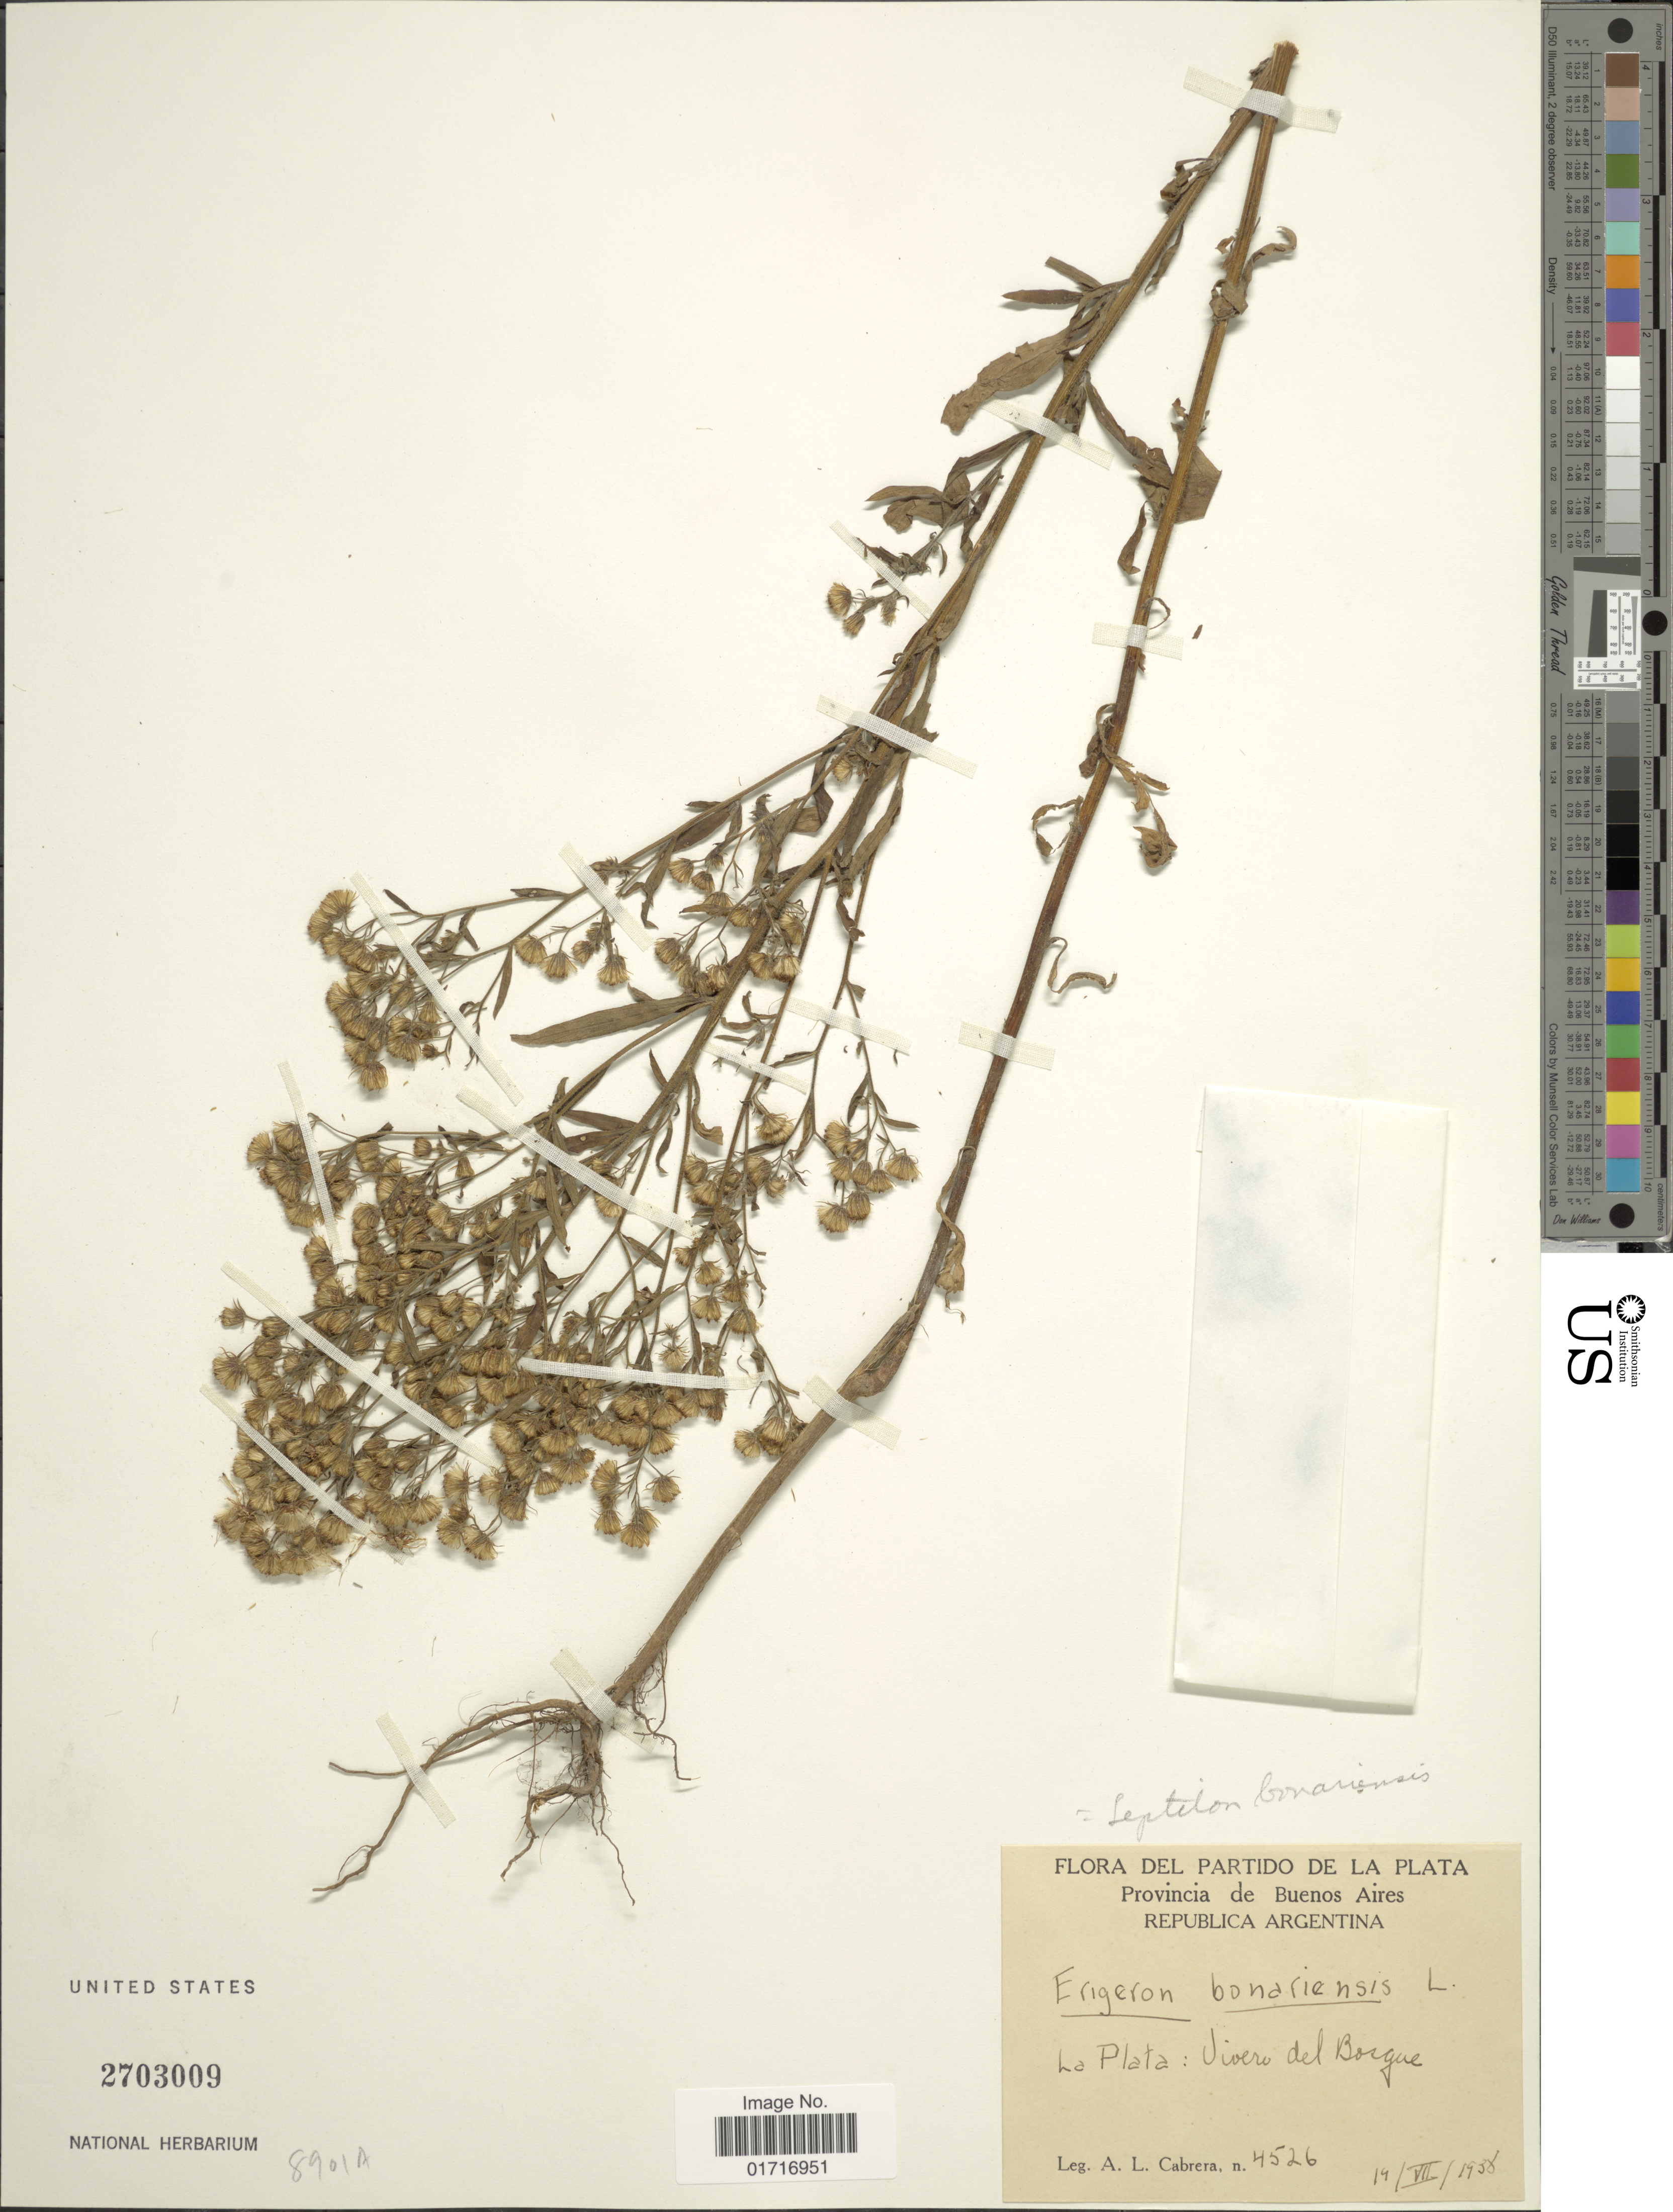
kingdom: Plantae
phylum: Tracheophyta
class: Magnoliopsida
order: Asterales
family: Asteraceae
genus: Conyza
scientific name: Conyza bonariensis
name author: (L.) Cronq.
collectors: A. L. Cabrera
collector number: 4526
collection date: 1938-07-14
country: Argentina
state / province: Buenos Aires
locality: Provincia de Buenos Aires, Republica Argentina. La Plata: Vivero del Borgue.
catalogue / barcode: US 2703009